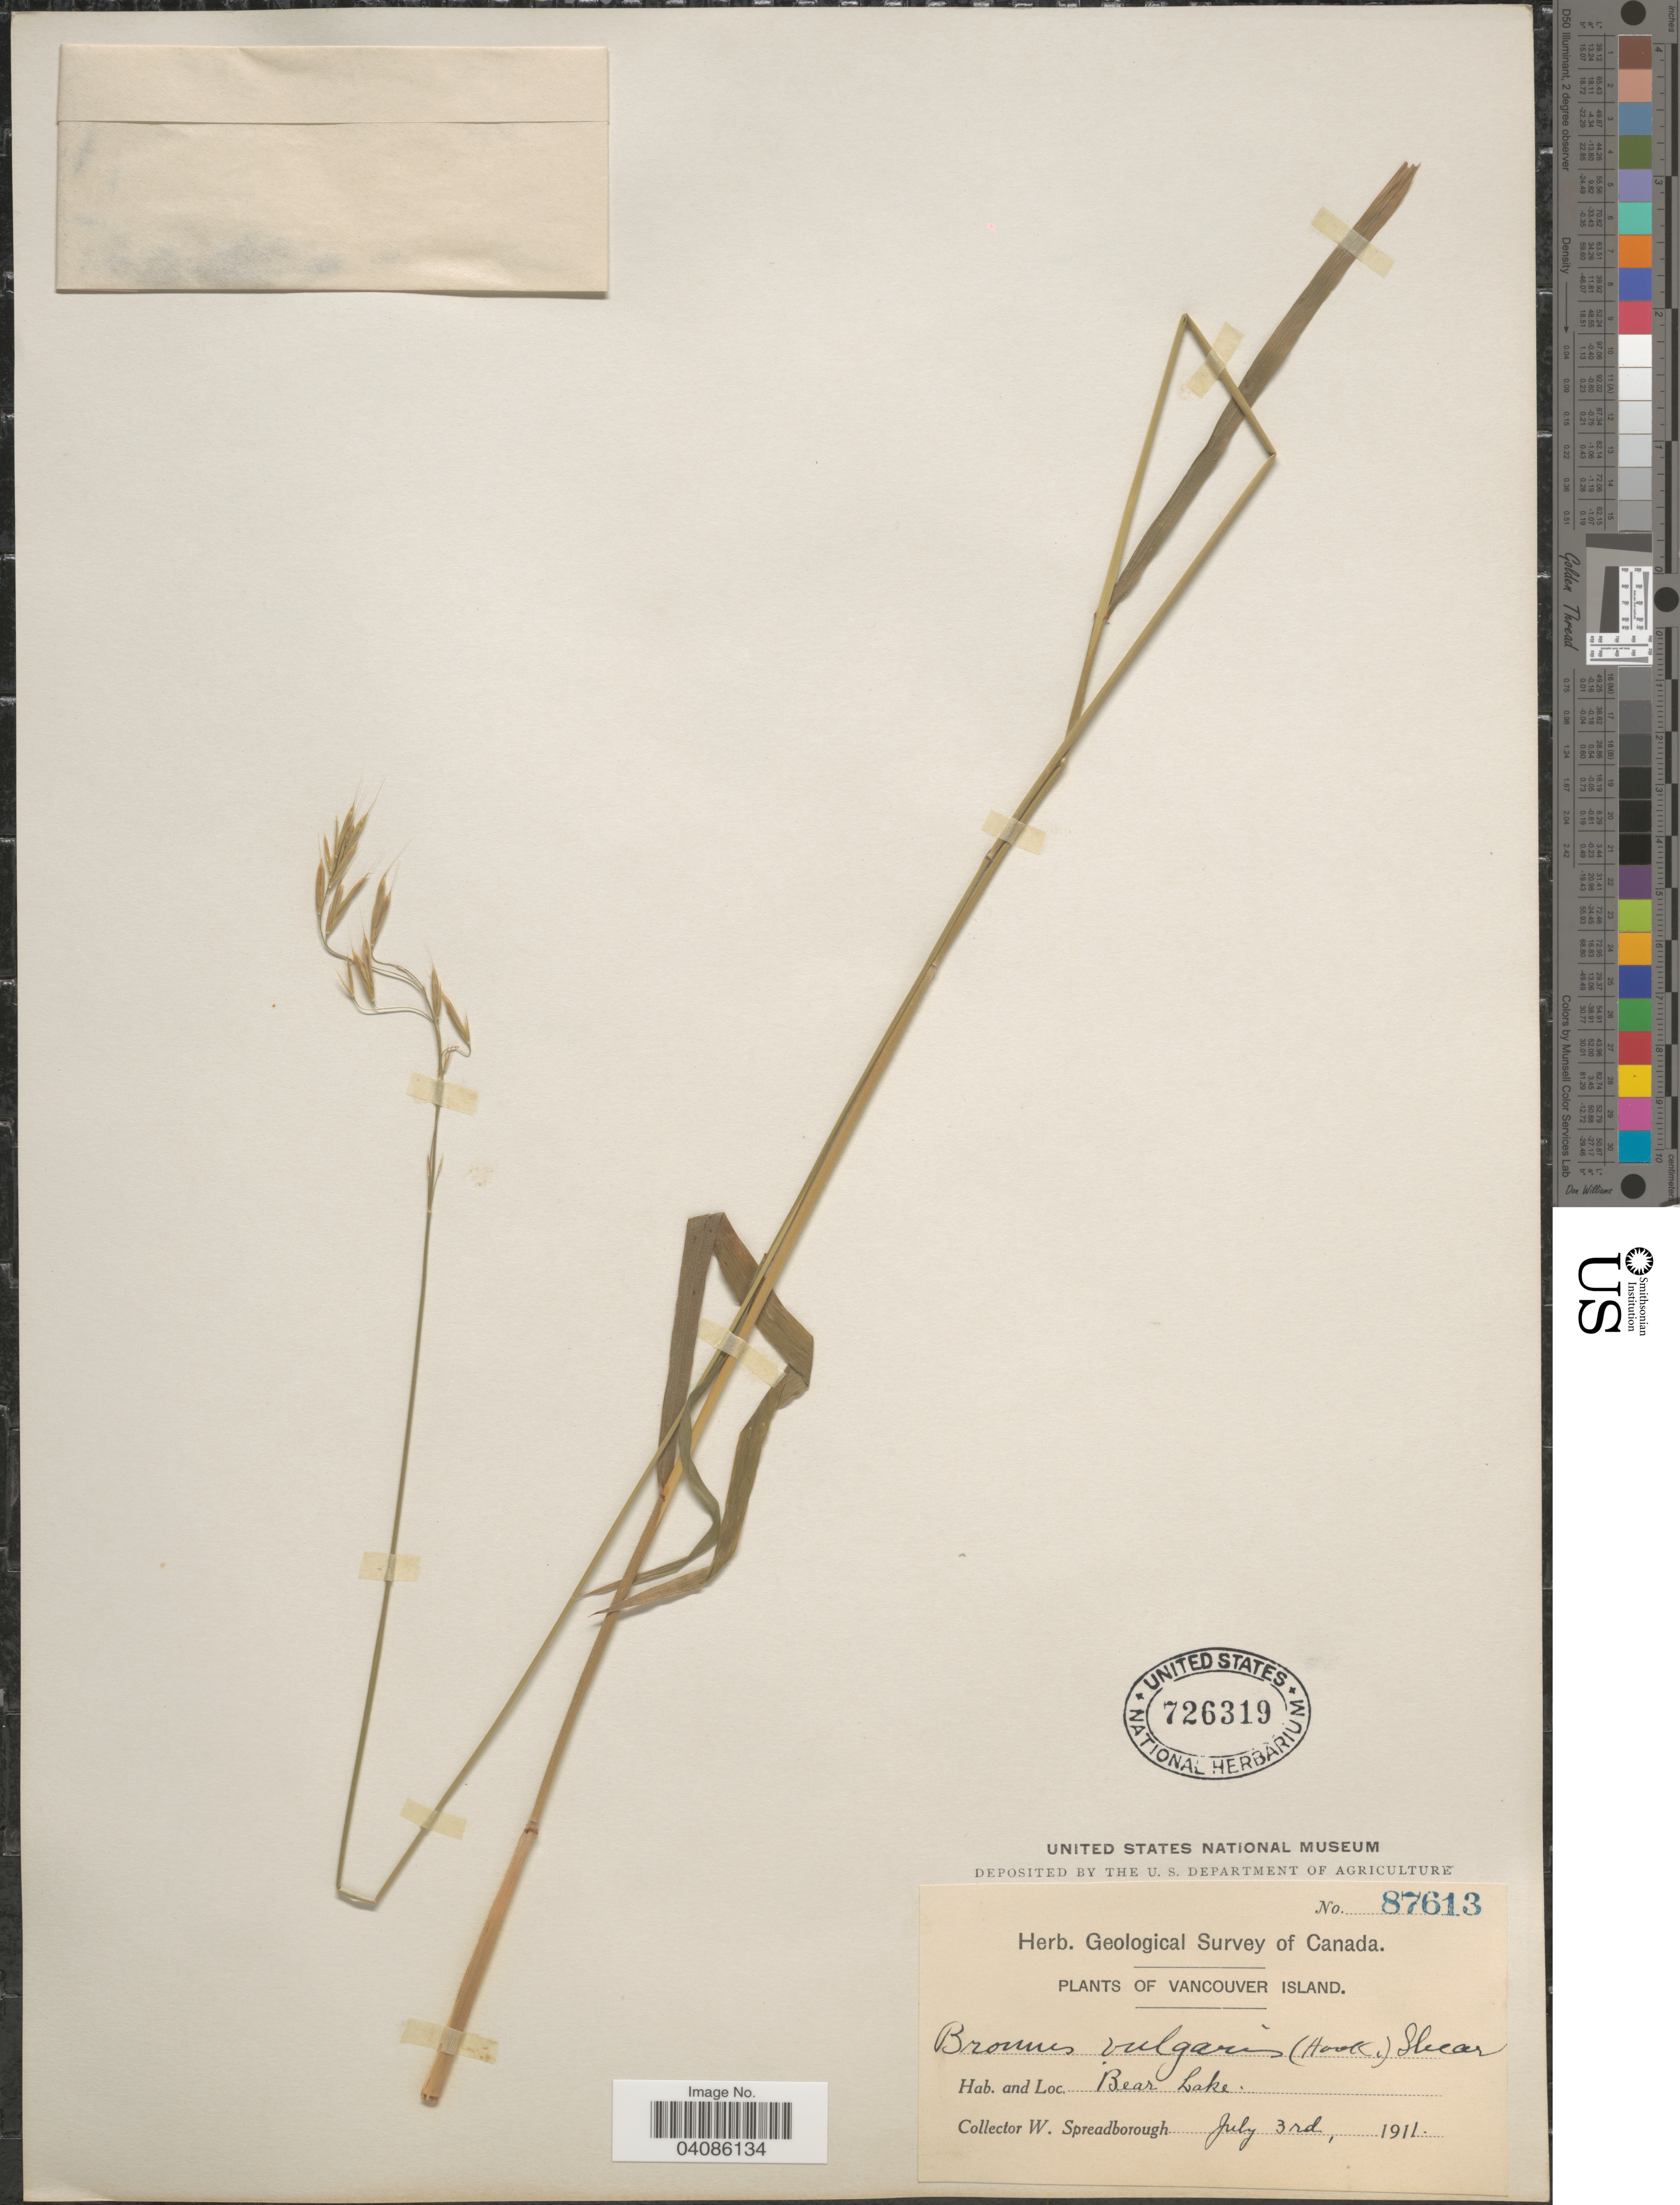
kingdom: Plantae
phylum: Tracheophyta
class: Liliopsida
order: Poales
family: Poaceae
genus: Bromus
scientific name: Bromus vulgaris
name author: (Hook.) Shear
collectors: W. Spreadborough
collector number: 87613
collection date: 1911-07-03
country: Canada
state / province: British Columbia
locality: Geological Survey of Canada. Vancouver Island. Bear Lake.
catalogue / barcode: US 726319